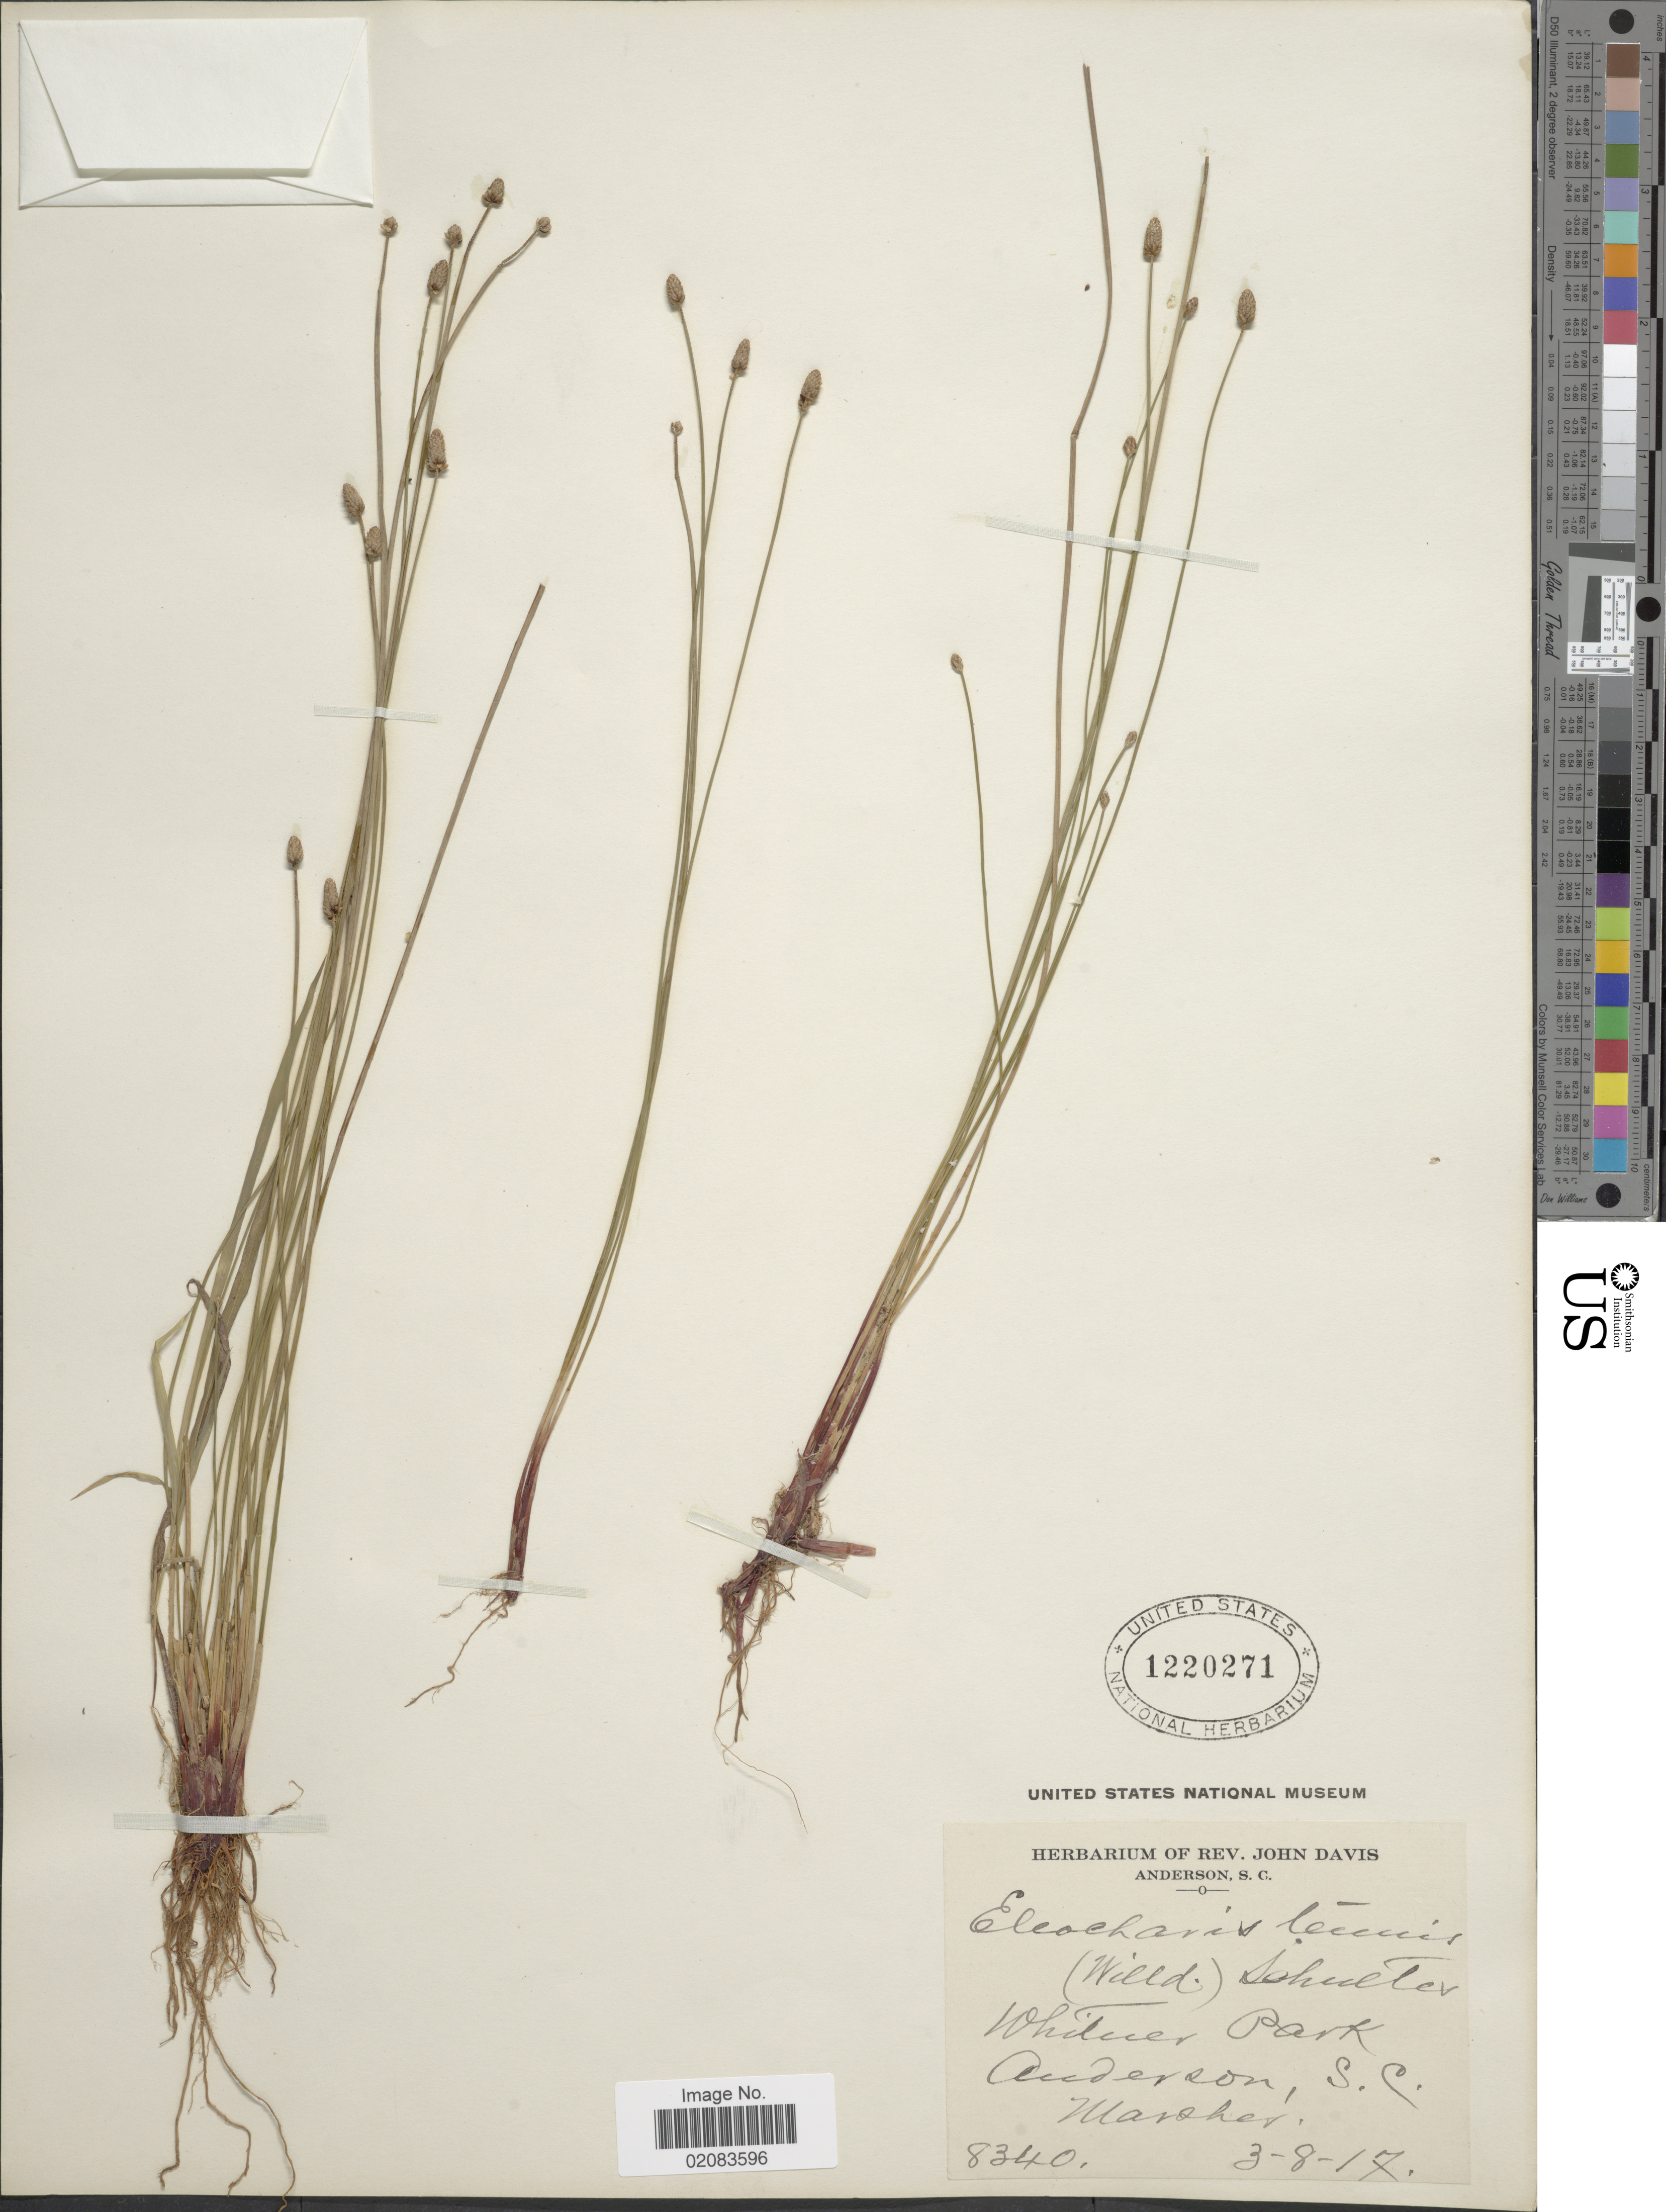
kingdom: Plantae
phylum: Tracheophyta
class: Liliopsida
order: Poales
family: Cyperaceae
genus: Eleocharis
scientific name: Eleocharis obtusa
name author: (Willd.) Schult.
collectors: Marsher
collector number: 8340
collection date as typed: Transcribed d/m/y: 8/3/17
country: United States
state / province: South Carolina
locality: Whittier Park, Anderson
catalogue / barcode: US 1220271